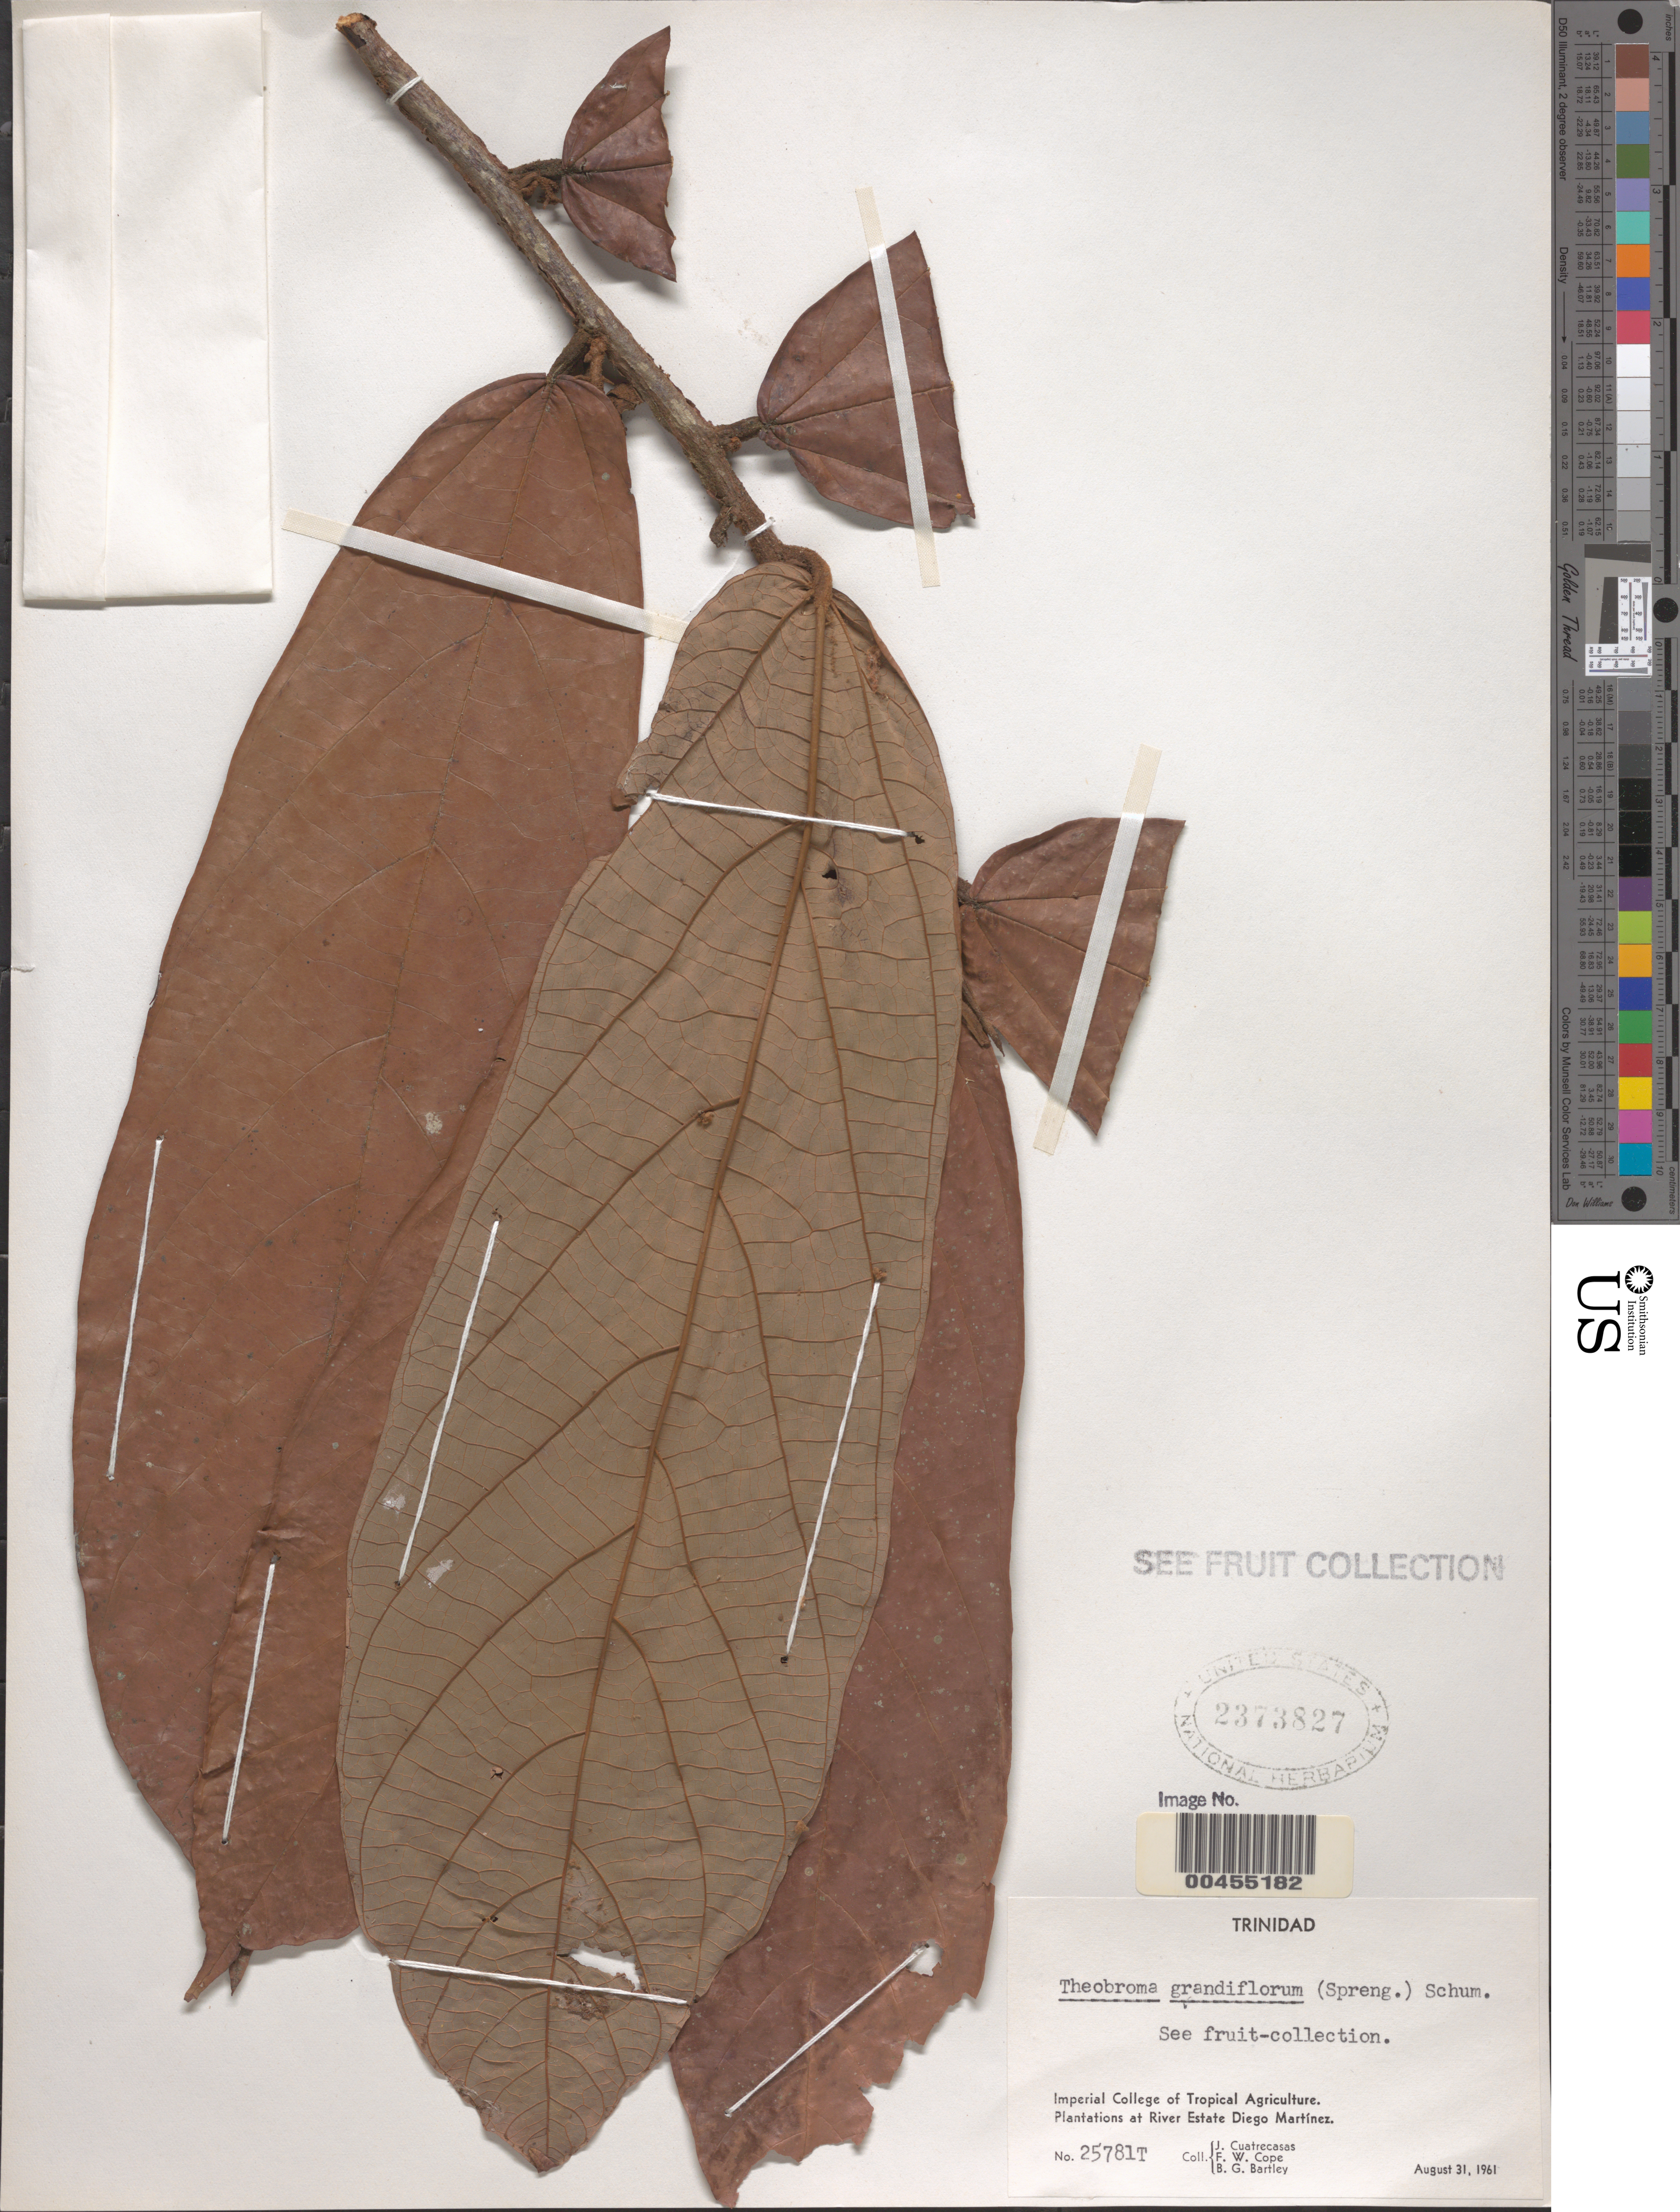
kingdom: Plantae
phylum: Tracheophyta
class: Magnoliopsida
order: Malvales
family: Malvaceae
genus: Theobroma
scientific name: Theobroma grandiflorum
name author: (Willd. ex Spreng.) K. Schum.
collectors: J. Cuatrecasas, F. Cope & B. Bartley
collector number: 25781T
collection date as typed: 31 Aug 1961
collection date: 1961-08-31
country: Trinidad and Tobago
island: Trinidad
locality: Imperial College of Tropical Agriculture. Plantations at River Estate Diego Martínez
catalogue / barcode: US 2373827